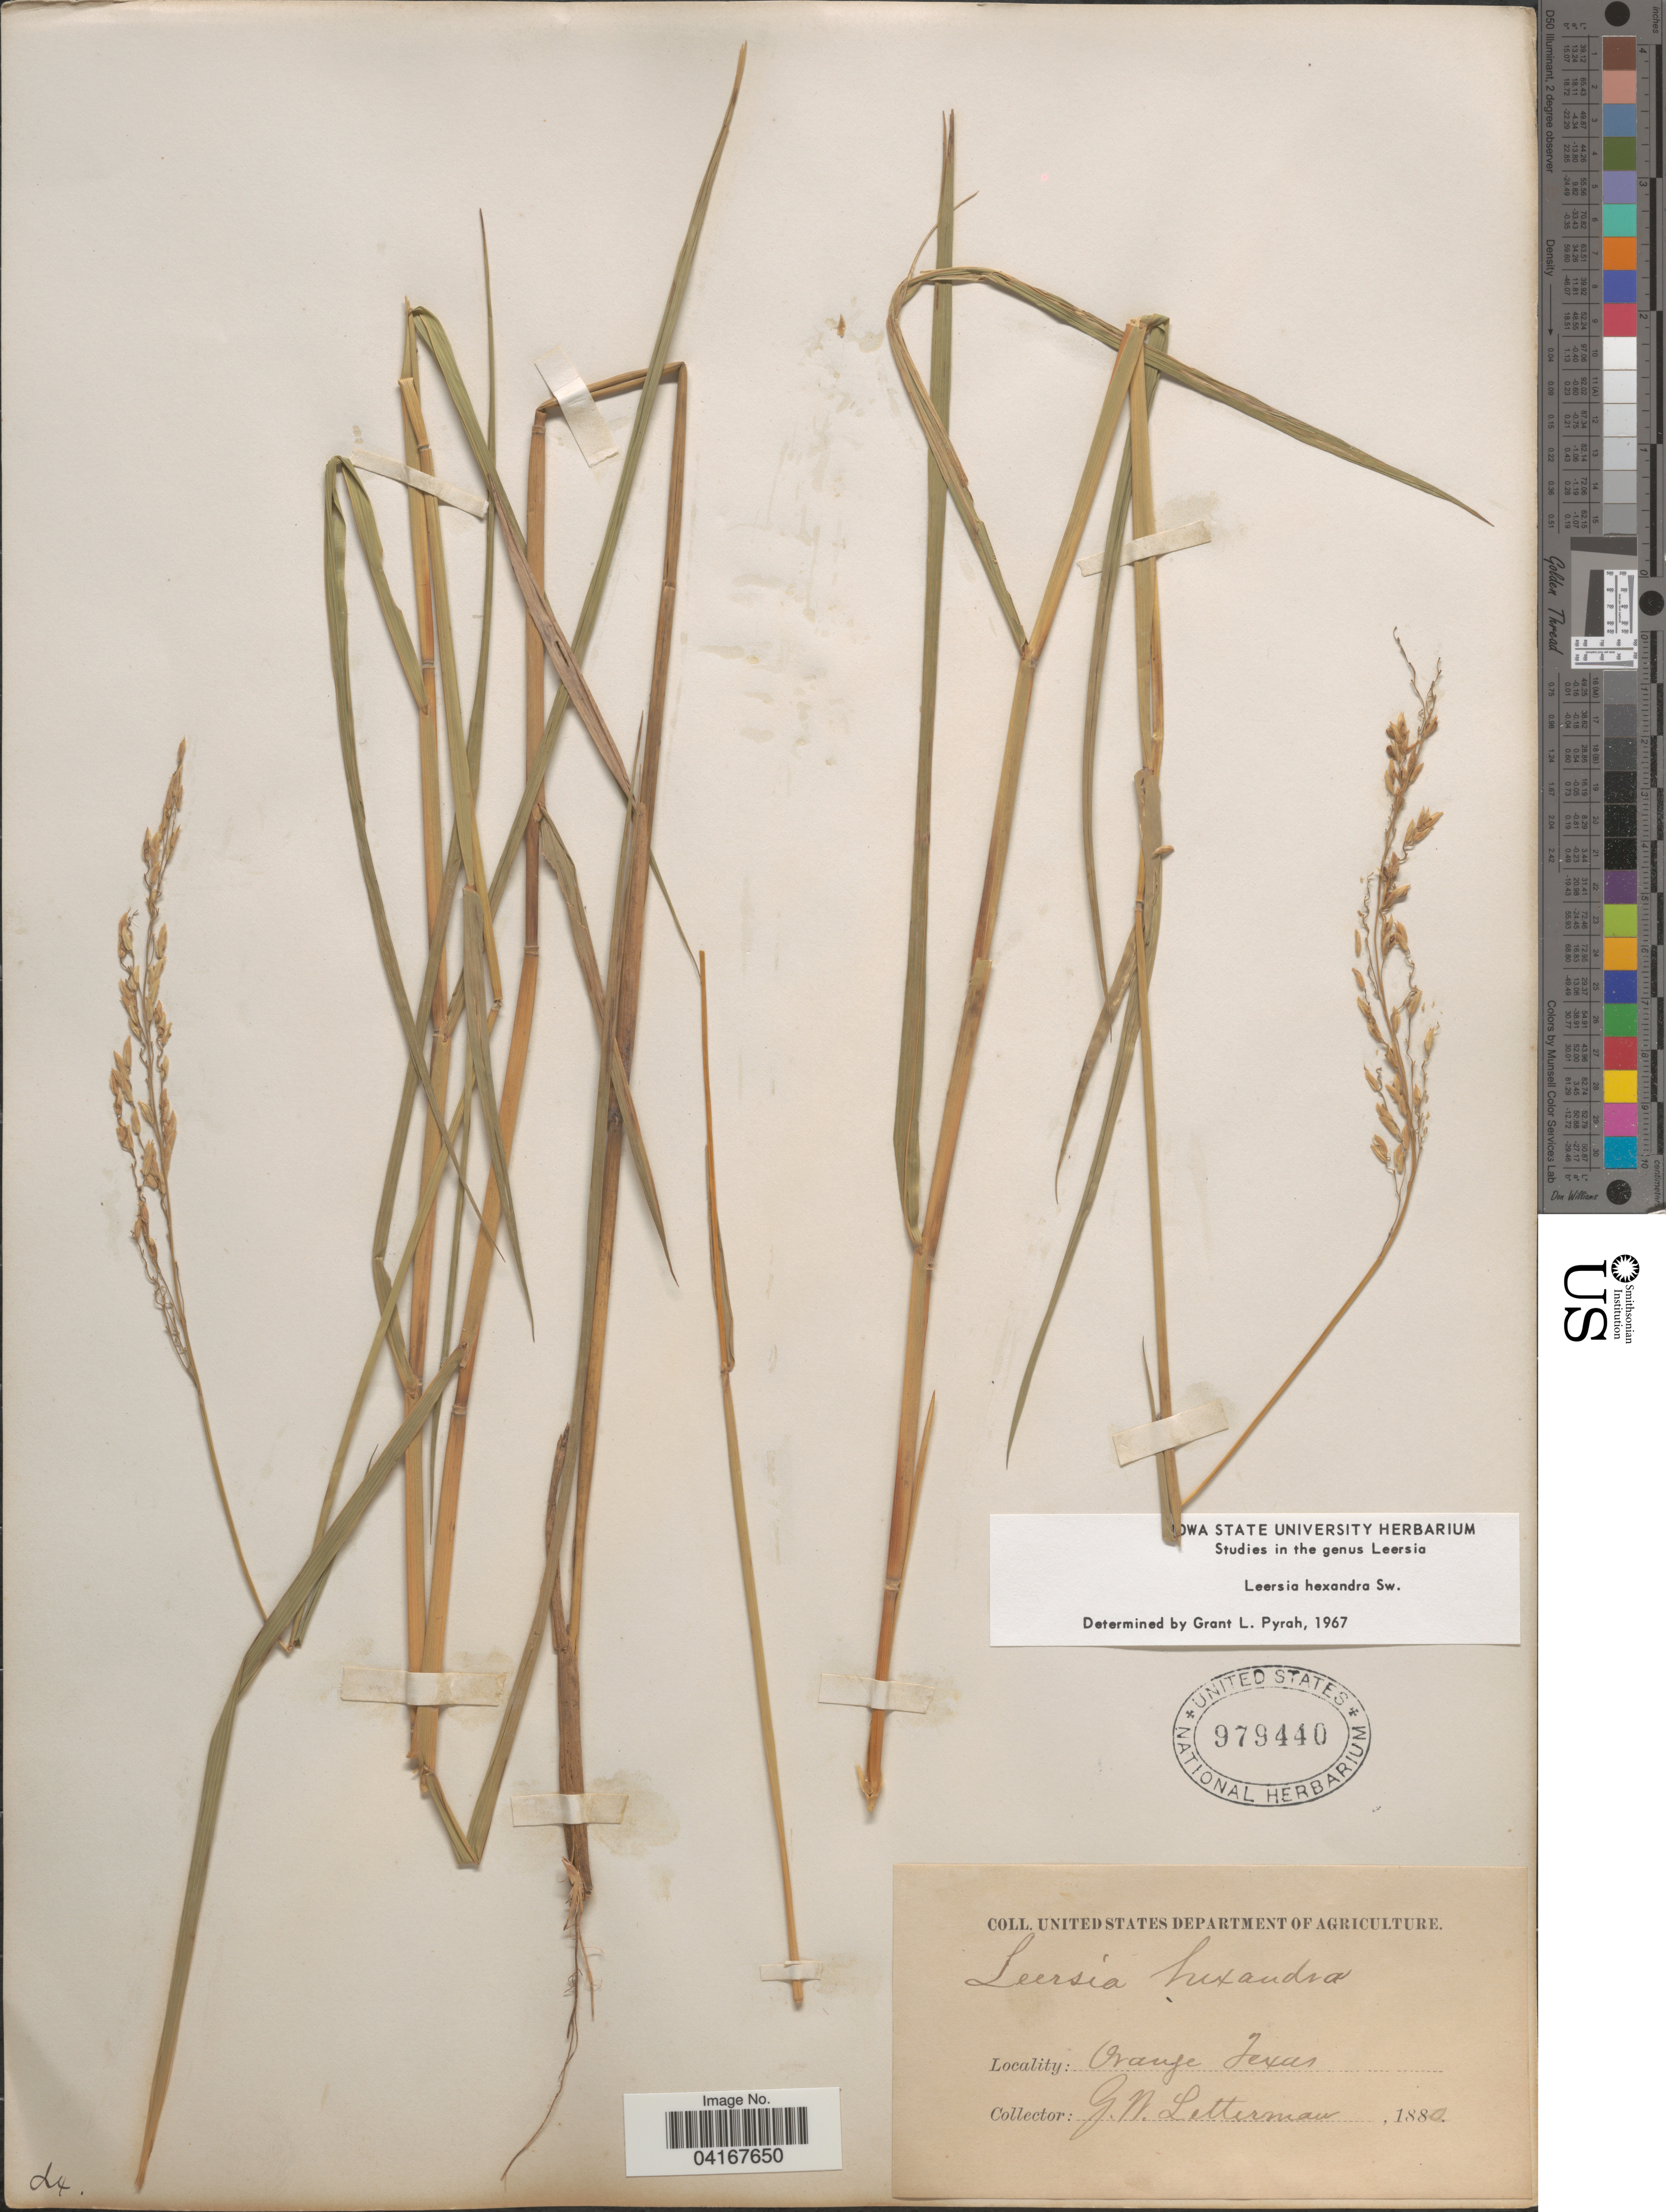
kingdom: Plantae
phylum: Tracheophyta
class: Liliopsida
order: Poales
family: Poaceae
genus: Leersia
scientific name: Leersia hexandra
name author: Sw.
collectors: G. W. Letterman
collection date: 1880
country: United States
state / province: Texas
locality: Orange.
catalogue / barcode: US 979440